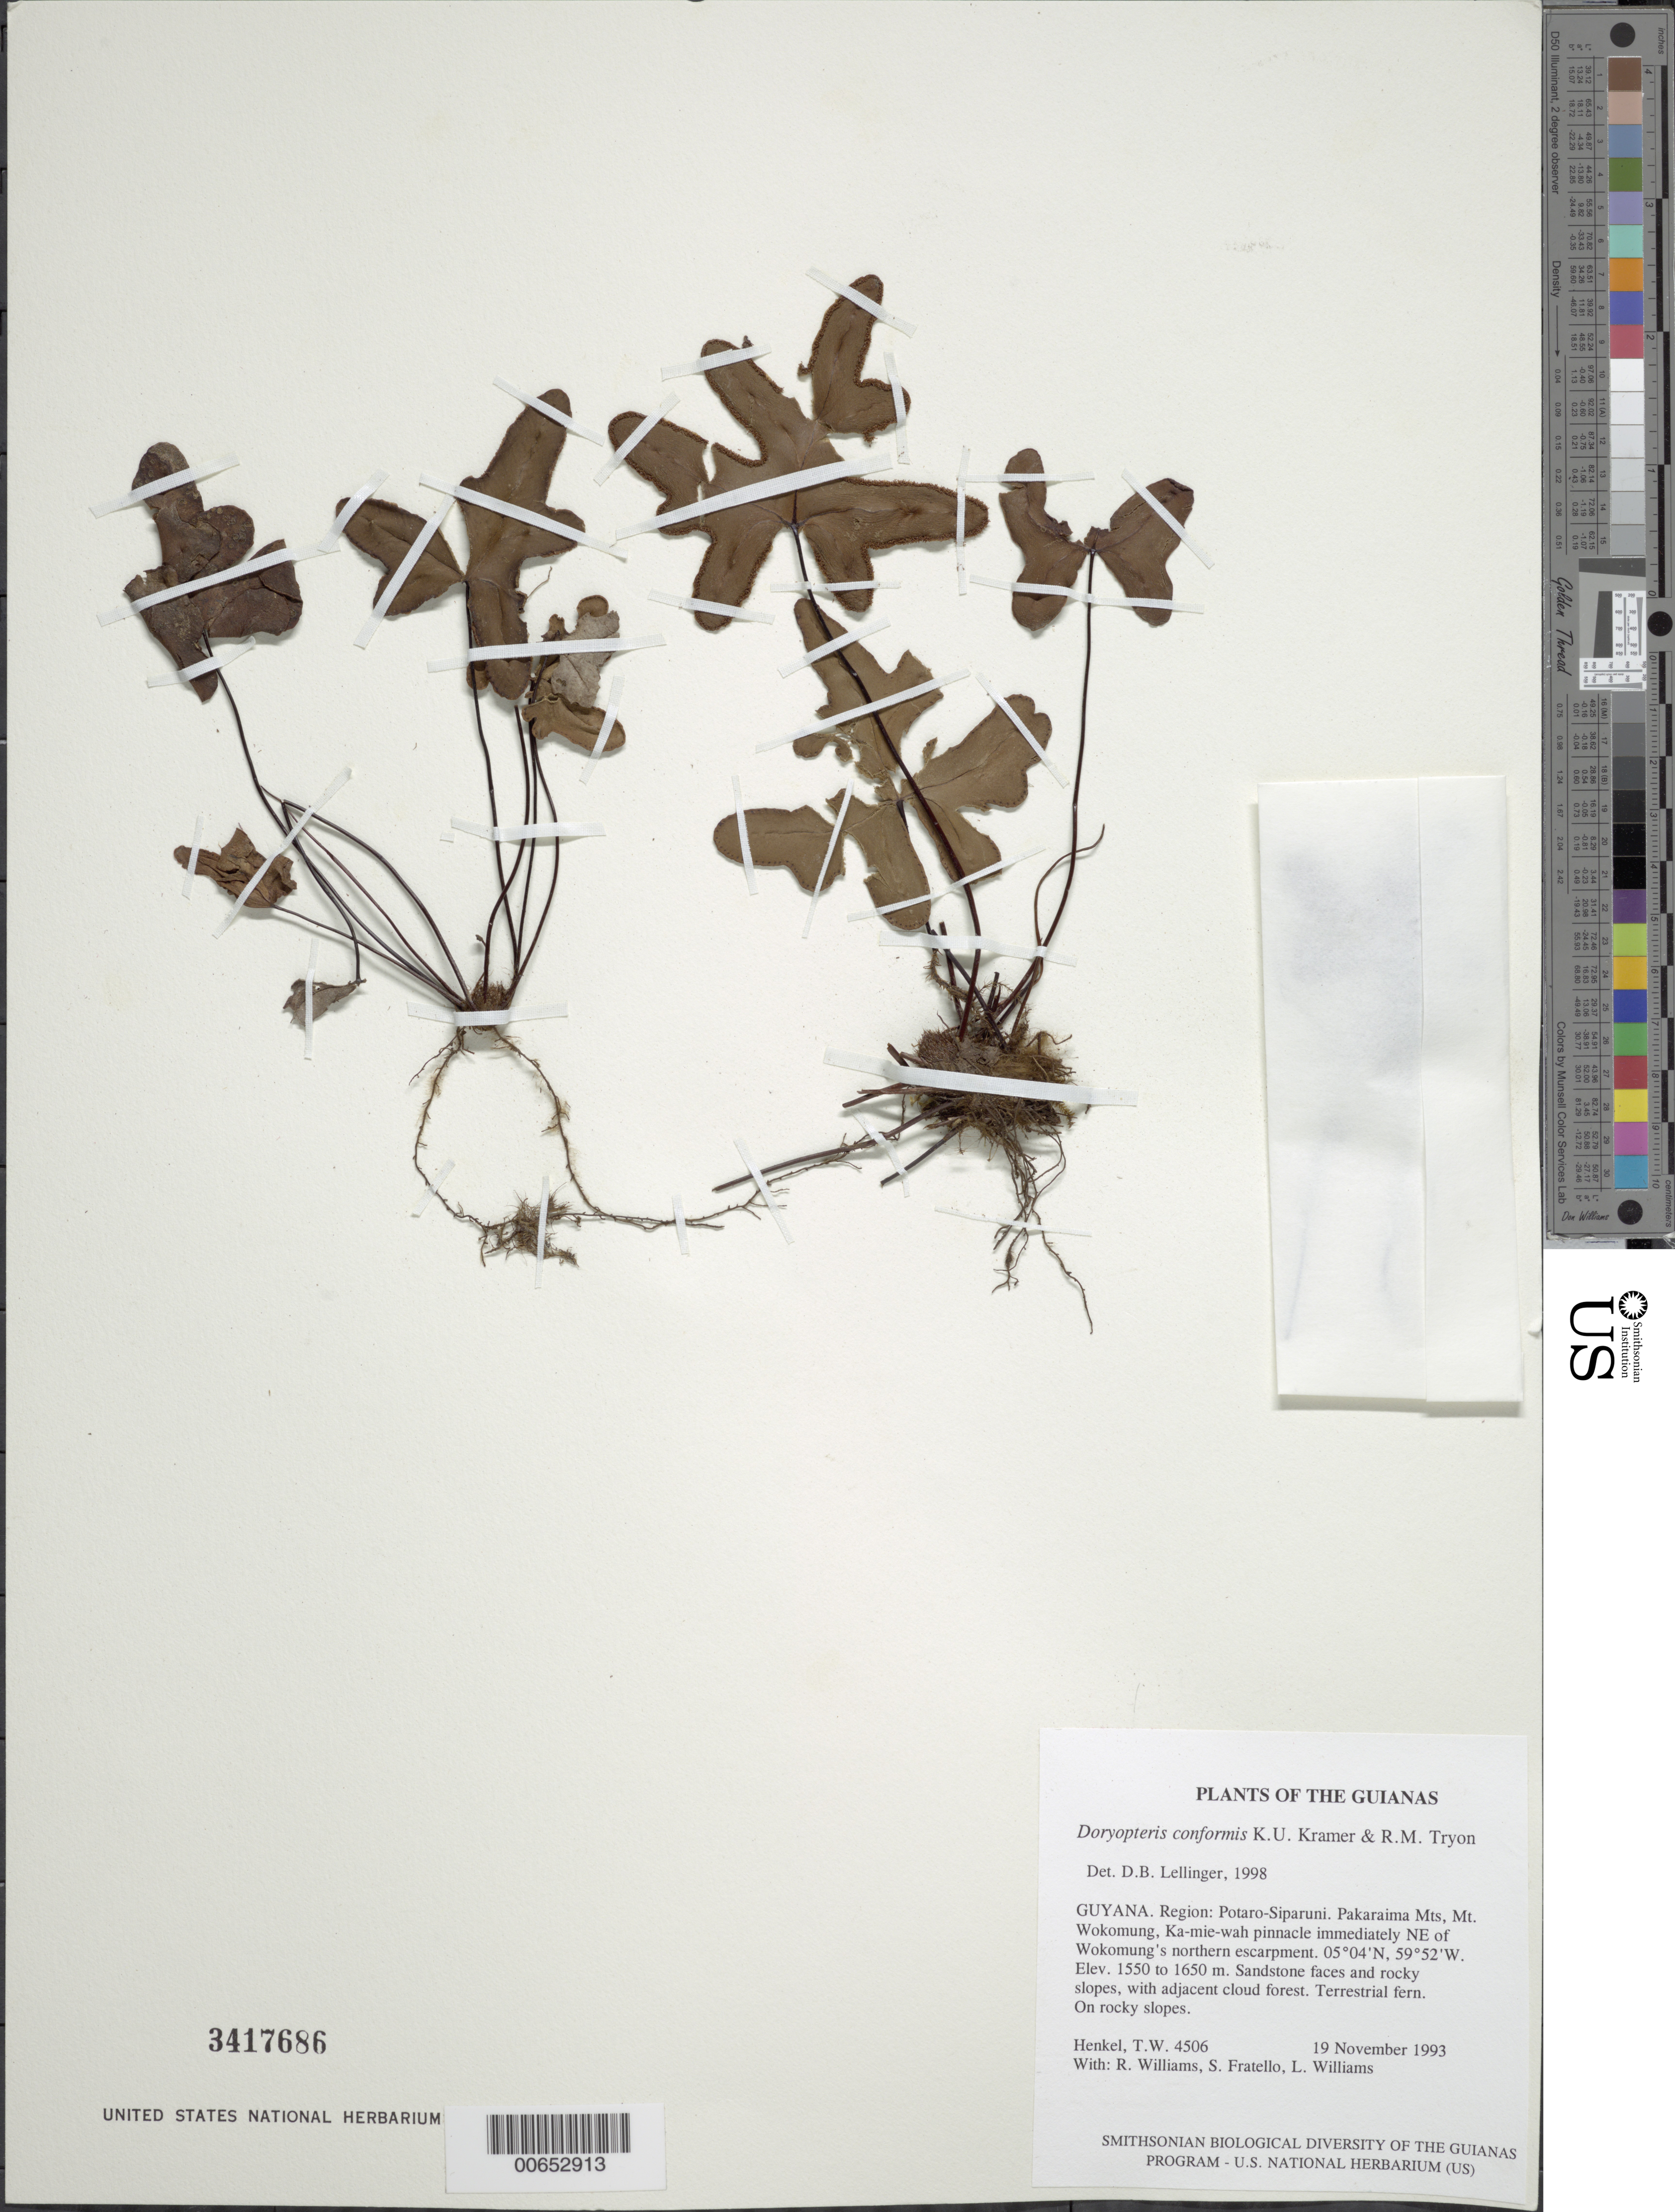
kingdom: Plantae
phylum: Tracheophyta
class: Polypodiopsida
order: Polypodiales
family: Pteridaceae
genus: Doryopteris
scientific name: Doryopteris conformis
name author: K.U. Kramer & R.M. Tryon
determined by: Lellinger, David B., (BOT), Smithsonian Institution - National Museum of Natural History (UNITED STATES)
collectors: T. Henkel, R. Williams, S. Fratello & L. Williams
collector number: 4506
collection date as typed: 19 November 1993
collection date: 1993-11-19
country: Guyana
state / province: Potaro-Siparuni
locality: Pakaraima Mts, Mt. Wokomung, Ka-mie-wah pinnacle immediately NE of Wokomung's northern escarpment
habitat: Sandstone faces and rocky slopes, with adjacent cloud forest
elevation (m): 1550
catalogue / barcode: US 3417686